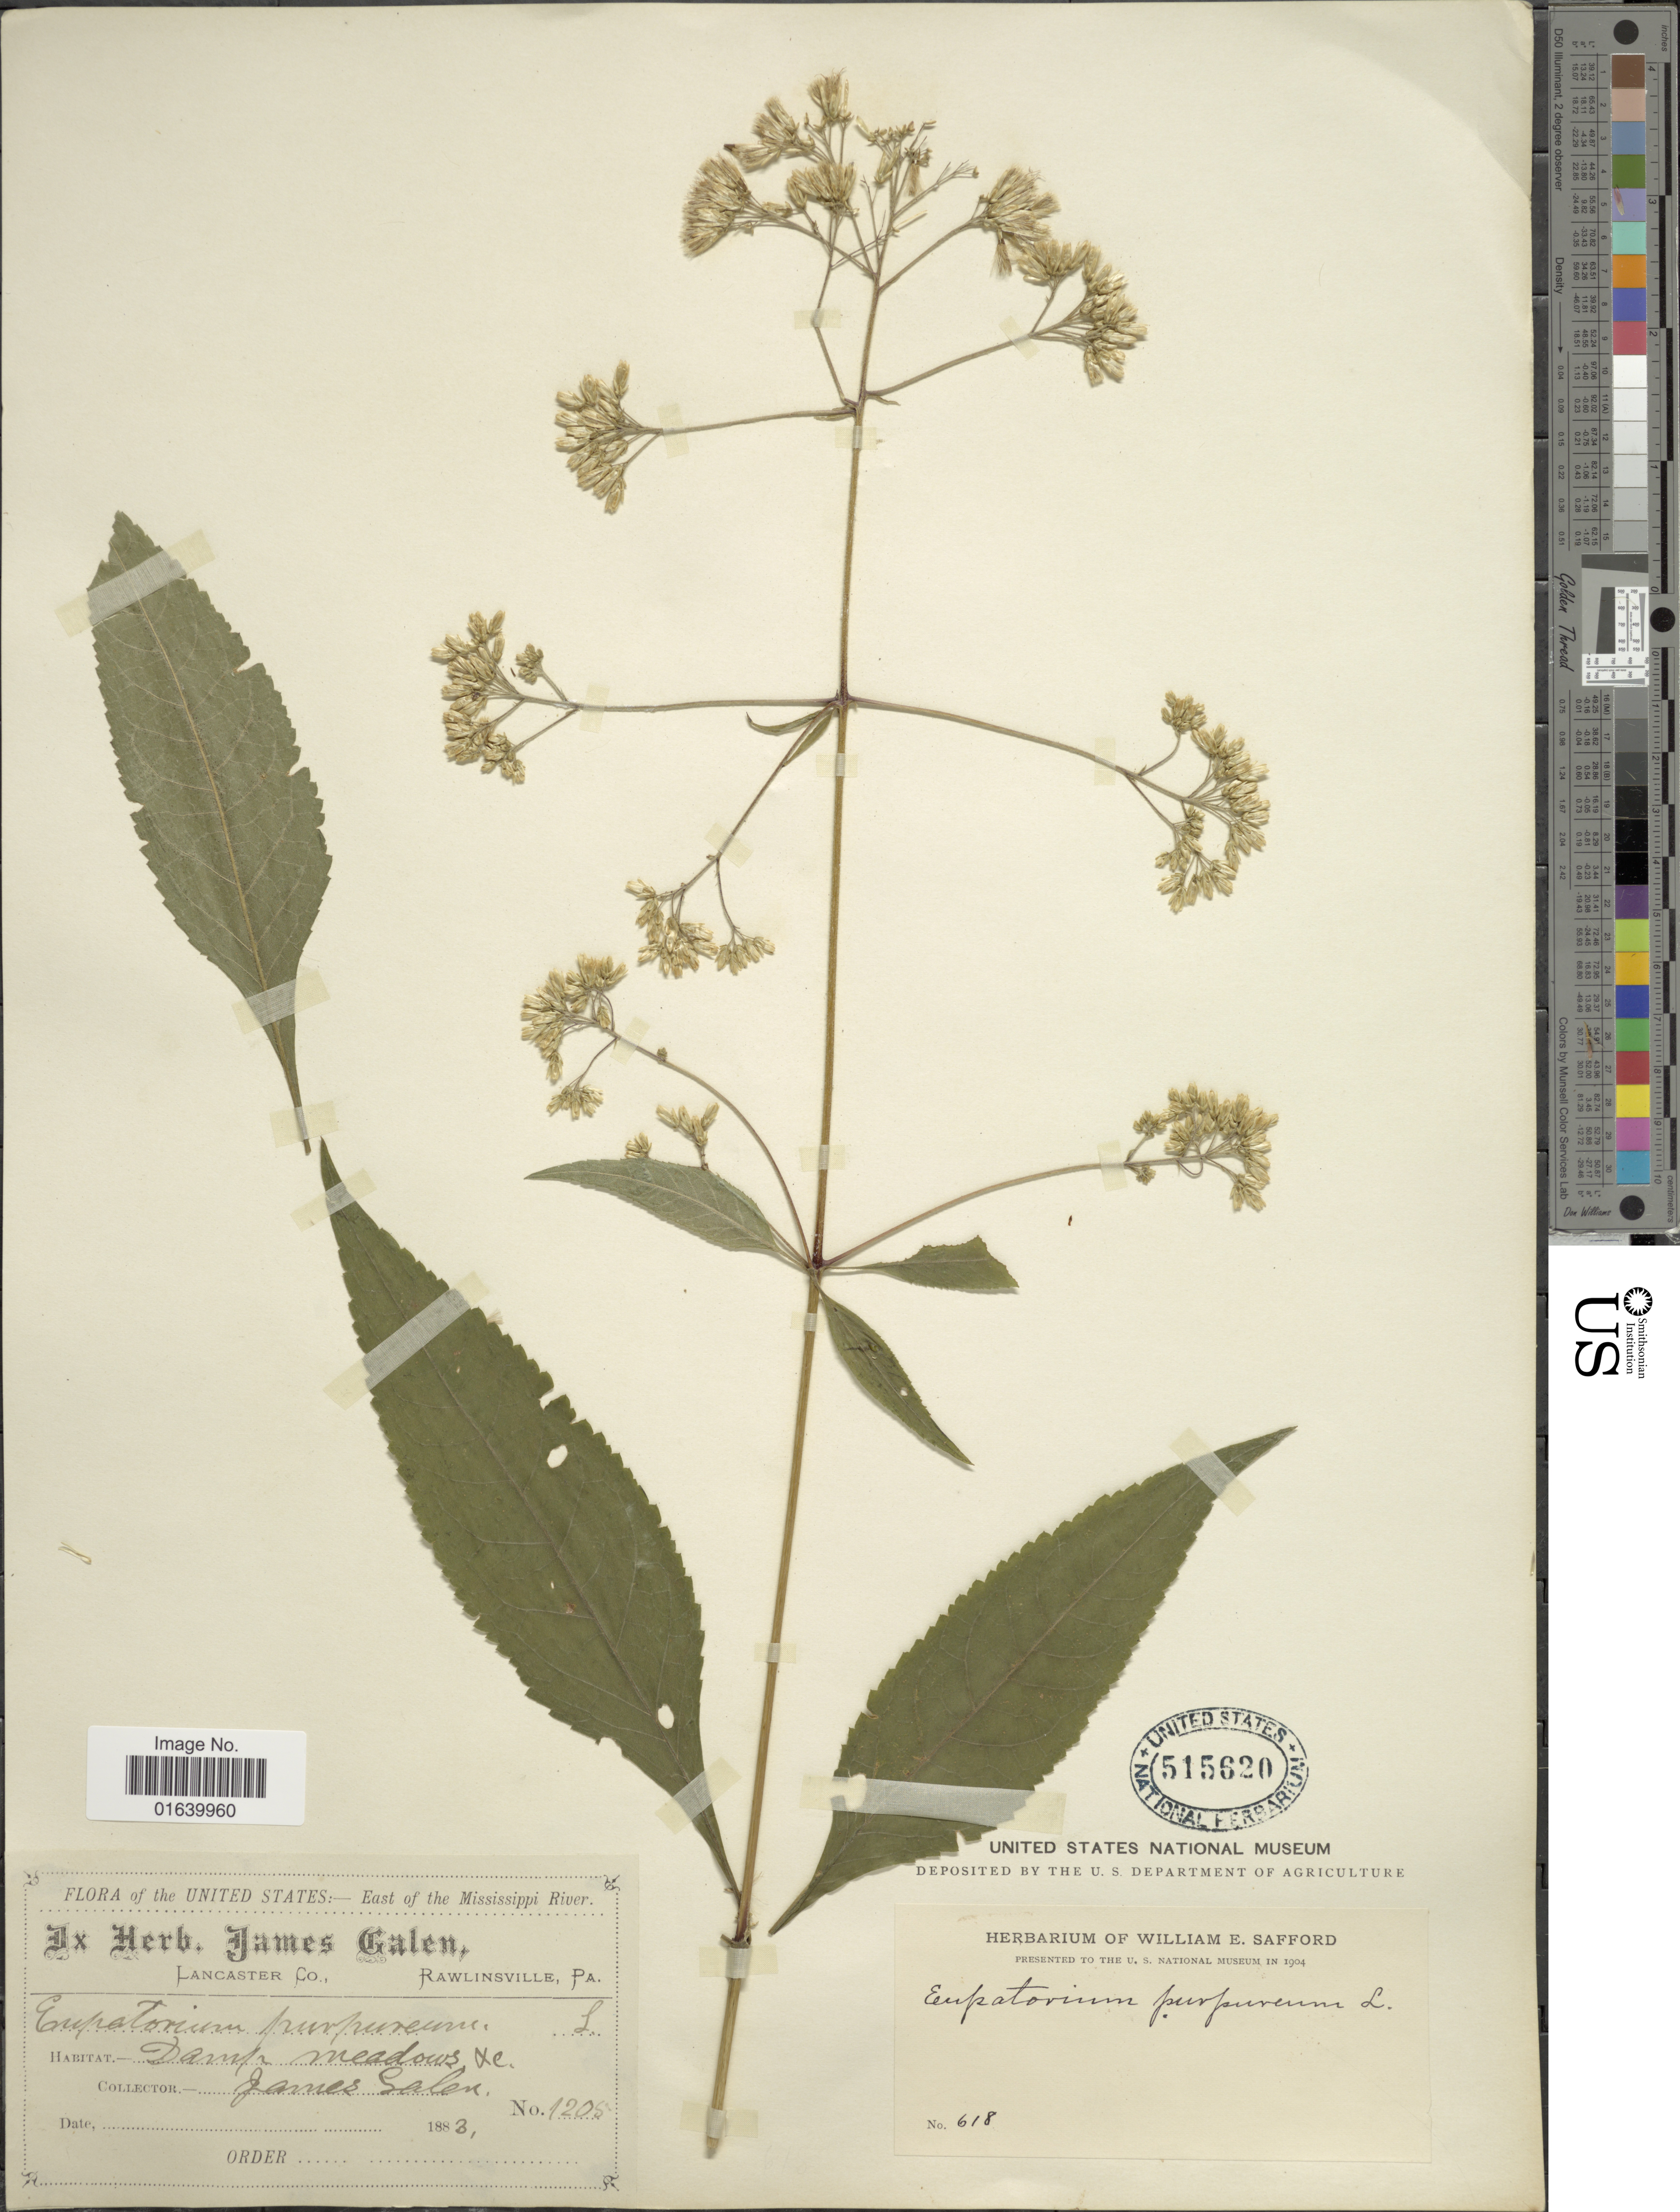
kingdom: Plantae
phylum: Tracheophyta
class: Magnoliopsida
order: Asterales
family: Asteraceae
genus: Eupatorium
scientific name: Eupatorium purpureum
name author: (L.) E.E. Lamont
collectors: J. Galen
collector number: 1208*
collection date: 1883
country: United States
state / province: Pennsylvania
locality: The United States: East of the Mississippi River, Lancaster Co., Rawlinsville, Pa.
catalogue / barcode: US 515620